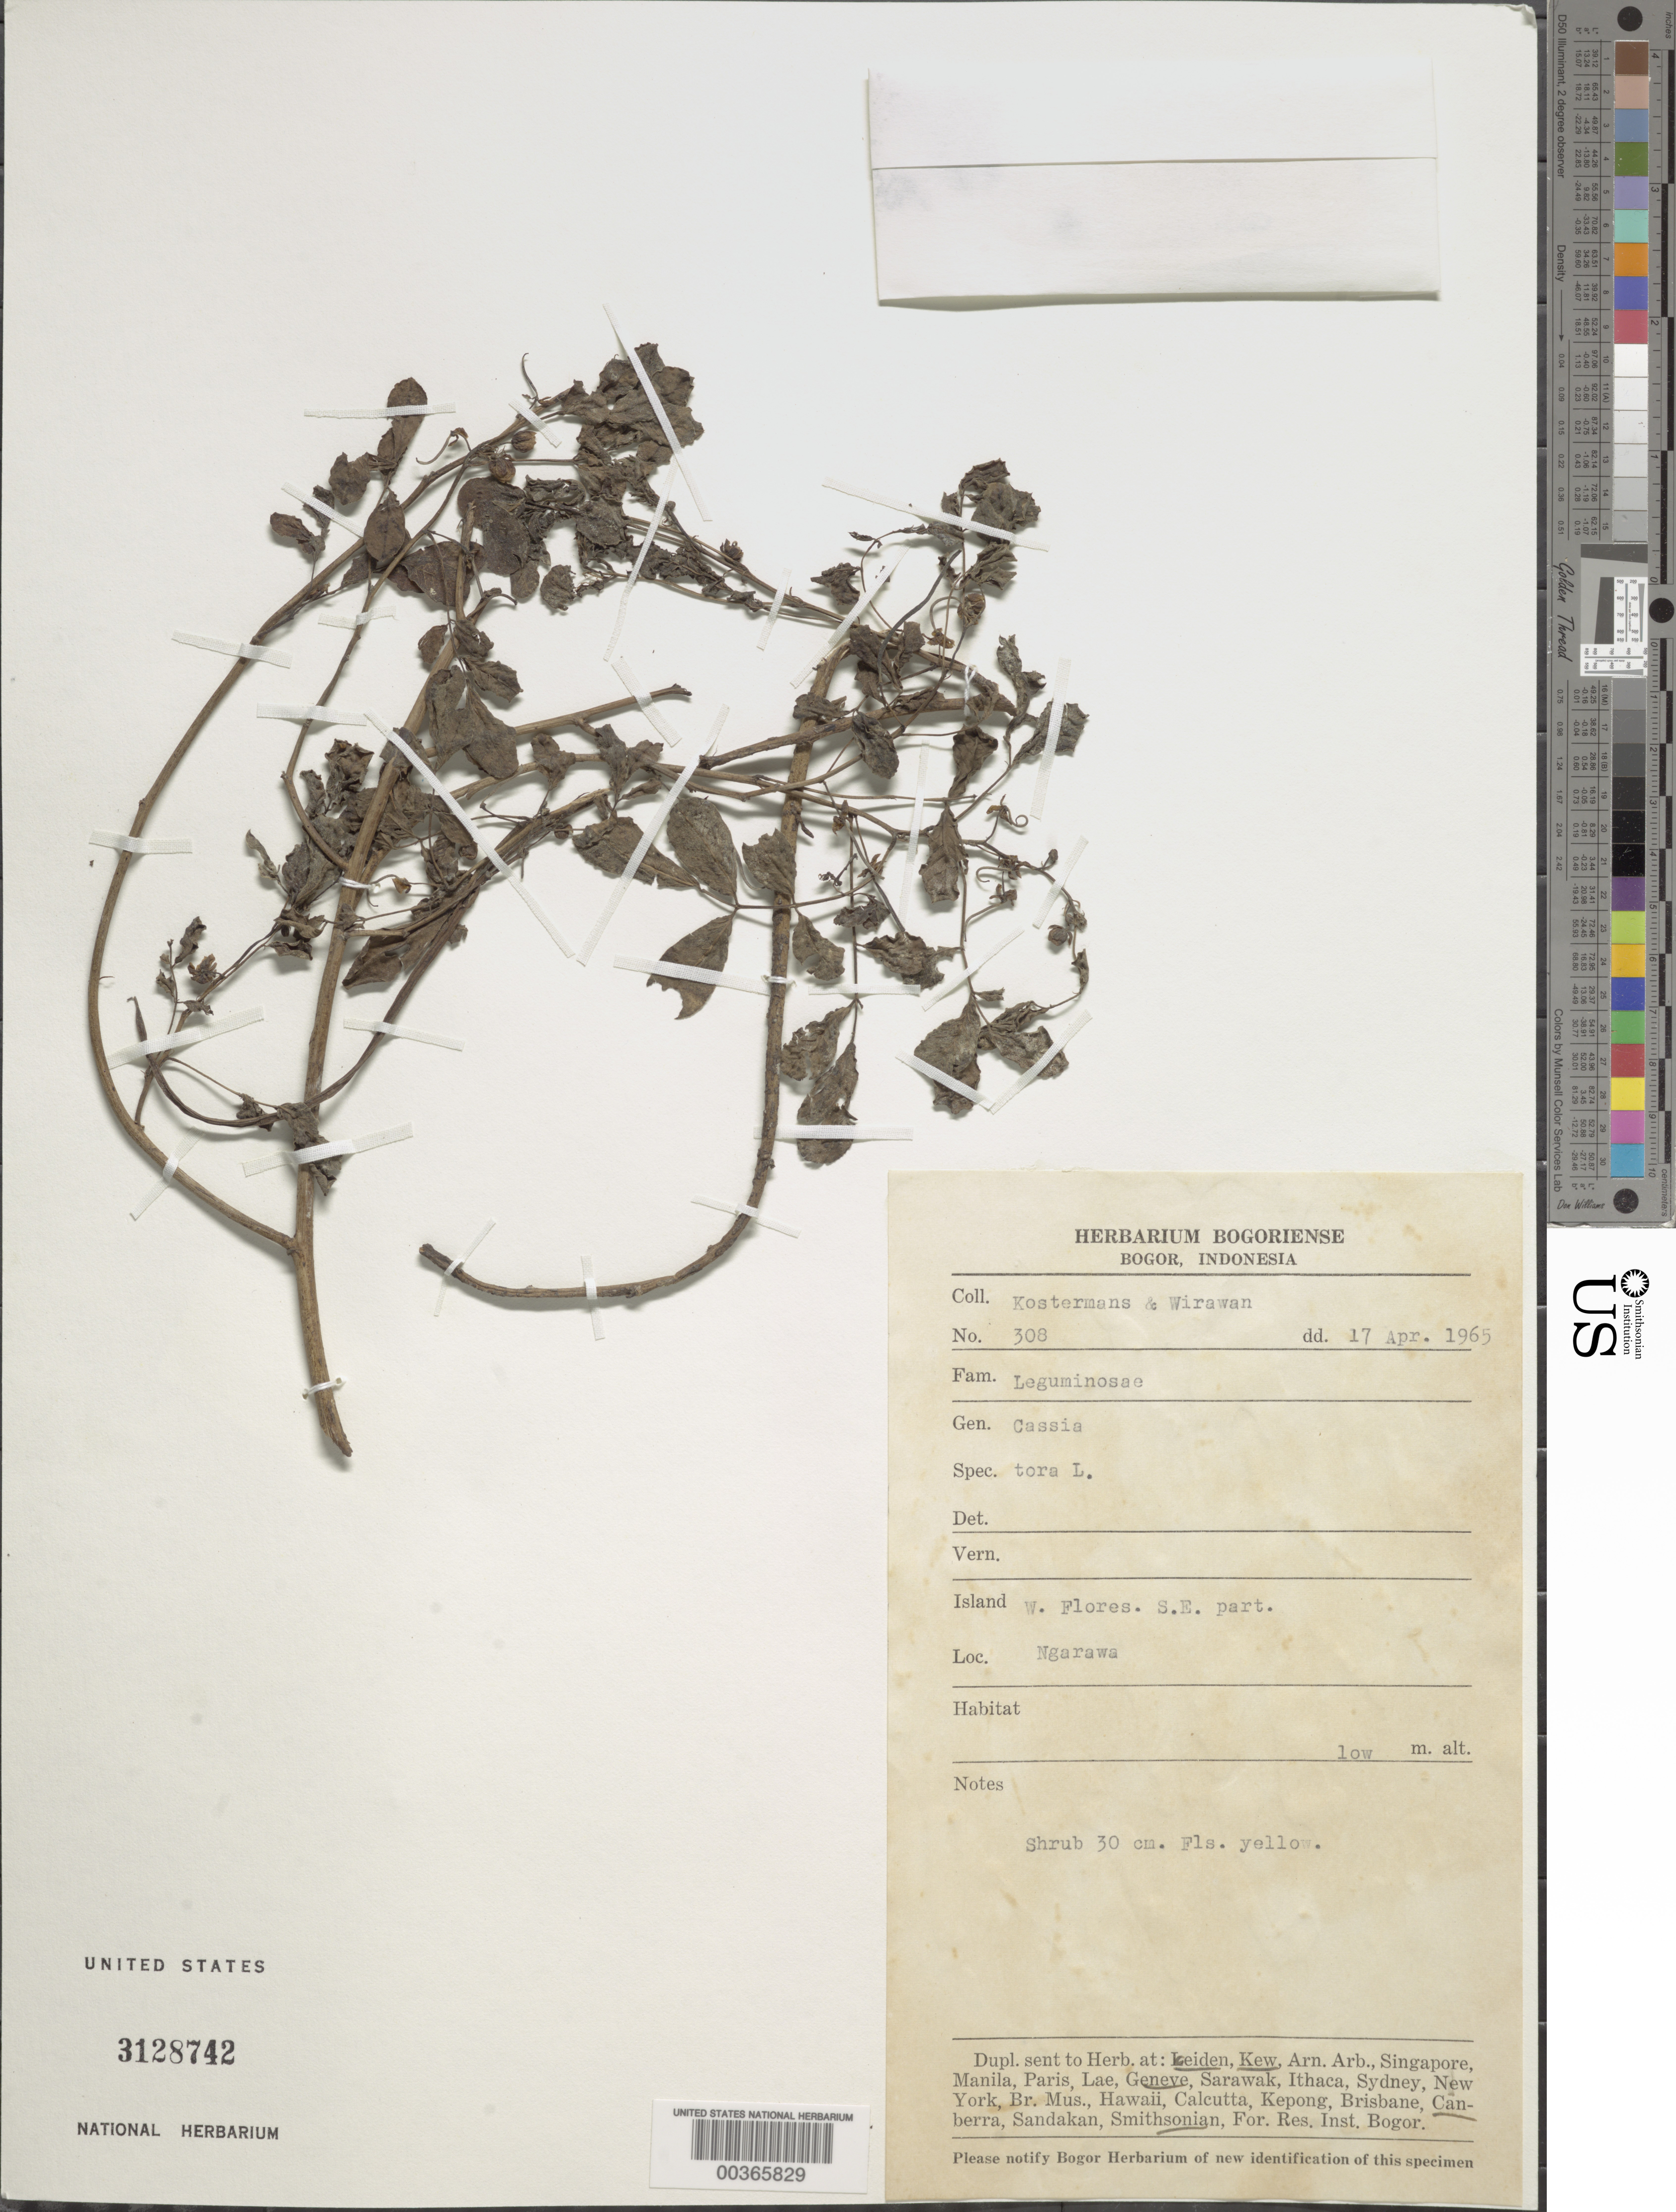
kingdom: Plantae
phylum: Tracheophyta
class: Magnoliopsida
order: Fabales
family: Fabaceae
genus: Senna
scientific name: Senna tora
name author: (L.) Roxb.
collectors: A. J. G. Kostermans & N. Wirawan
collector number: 308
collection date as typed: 17 Apr 1965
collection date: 1965-04-17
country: Indonesia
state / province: Nusa Tenggara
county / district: Nusa Tenggara Timur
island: Flores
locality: W. Flores; SE part; Ngarawa [Lesser Sunda Is.]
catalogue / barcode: US 3128742